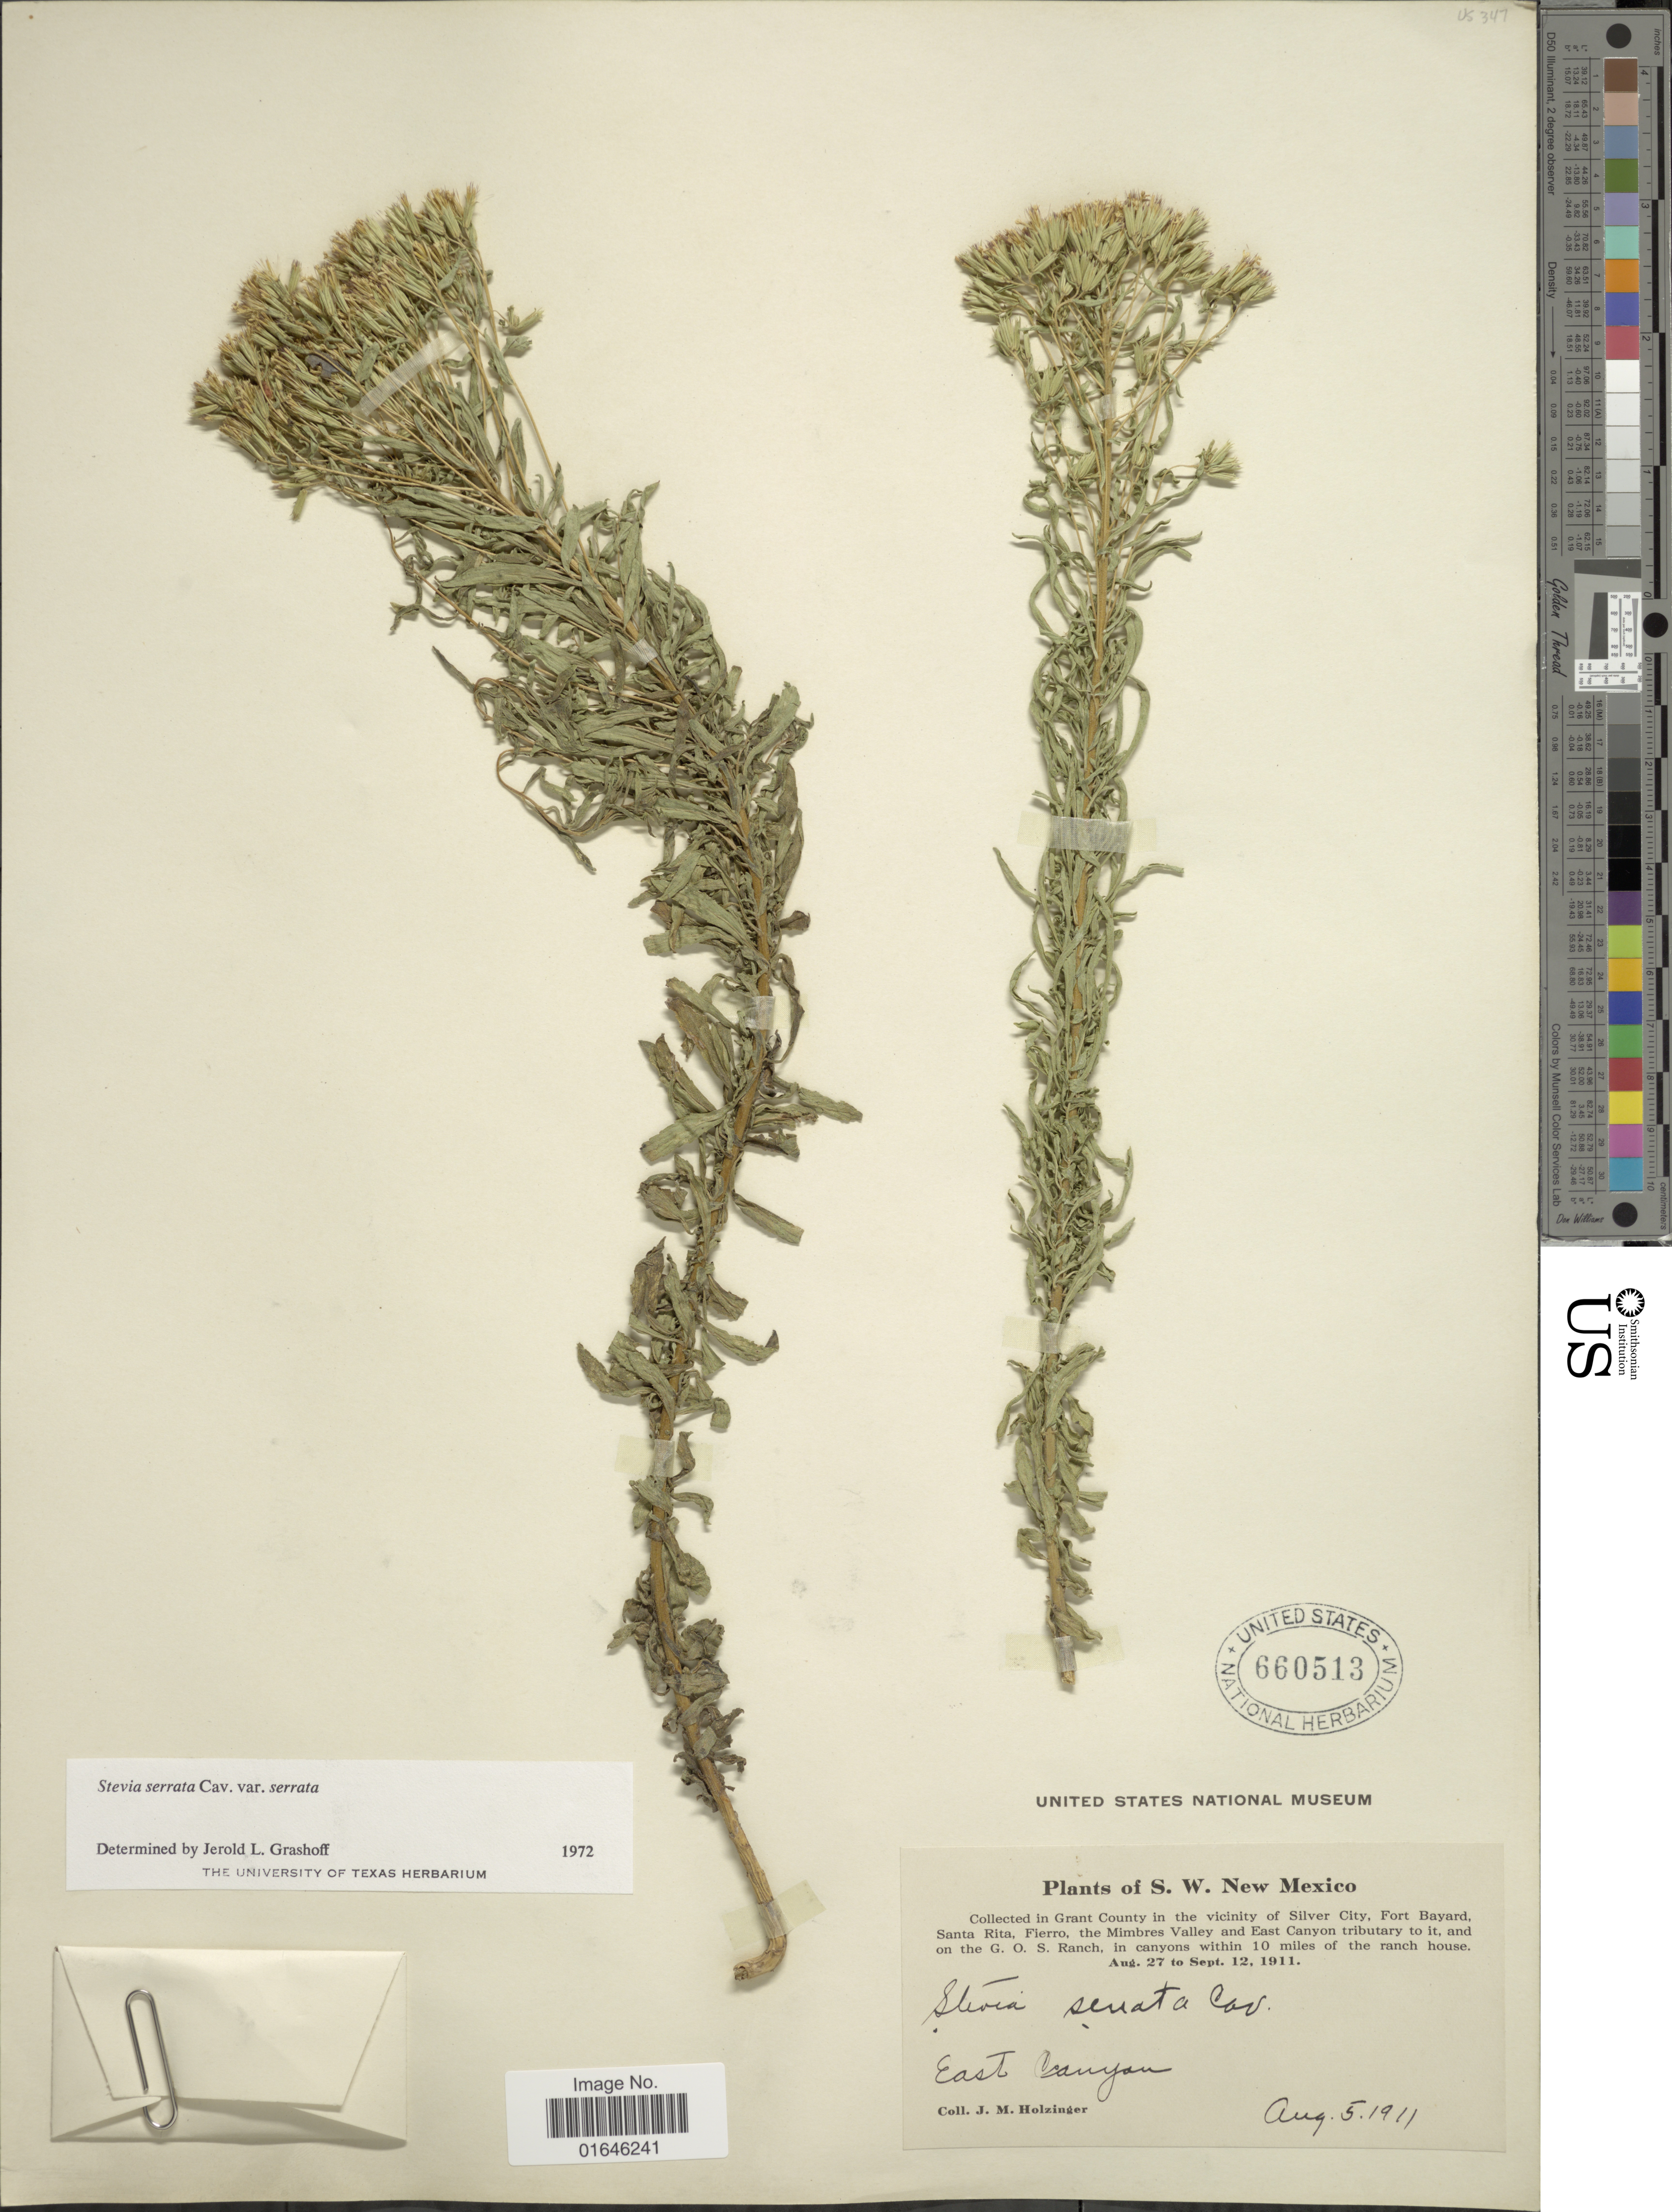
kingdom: Plantae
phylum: Tracheophyta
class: Magnoliopsida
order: Asterales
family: Asteraceae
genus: Stevia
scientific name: Stevia serrata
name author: Cav.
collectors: J. M. Holzinger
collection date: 1911-08-05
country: United States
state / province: New Mexico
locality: S.W. New Mexico, Grant County in the vicinity of Silver City, Fort Bayard, Santa Rita, Fierro, the Mimbres Valley and East Canyon tributary to it, and on the G.O.S. Ranch, in canyons within 10 miles of the ranch house, East Canyon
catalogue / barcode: US 660513